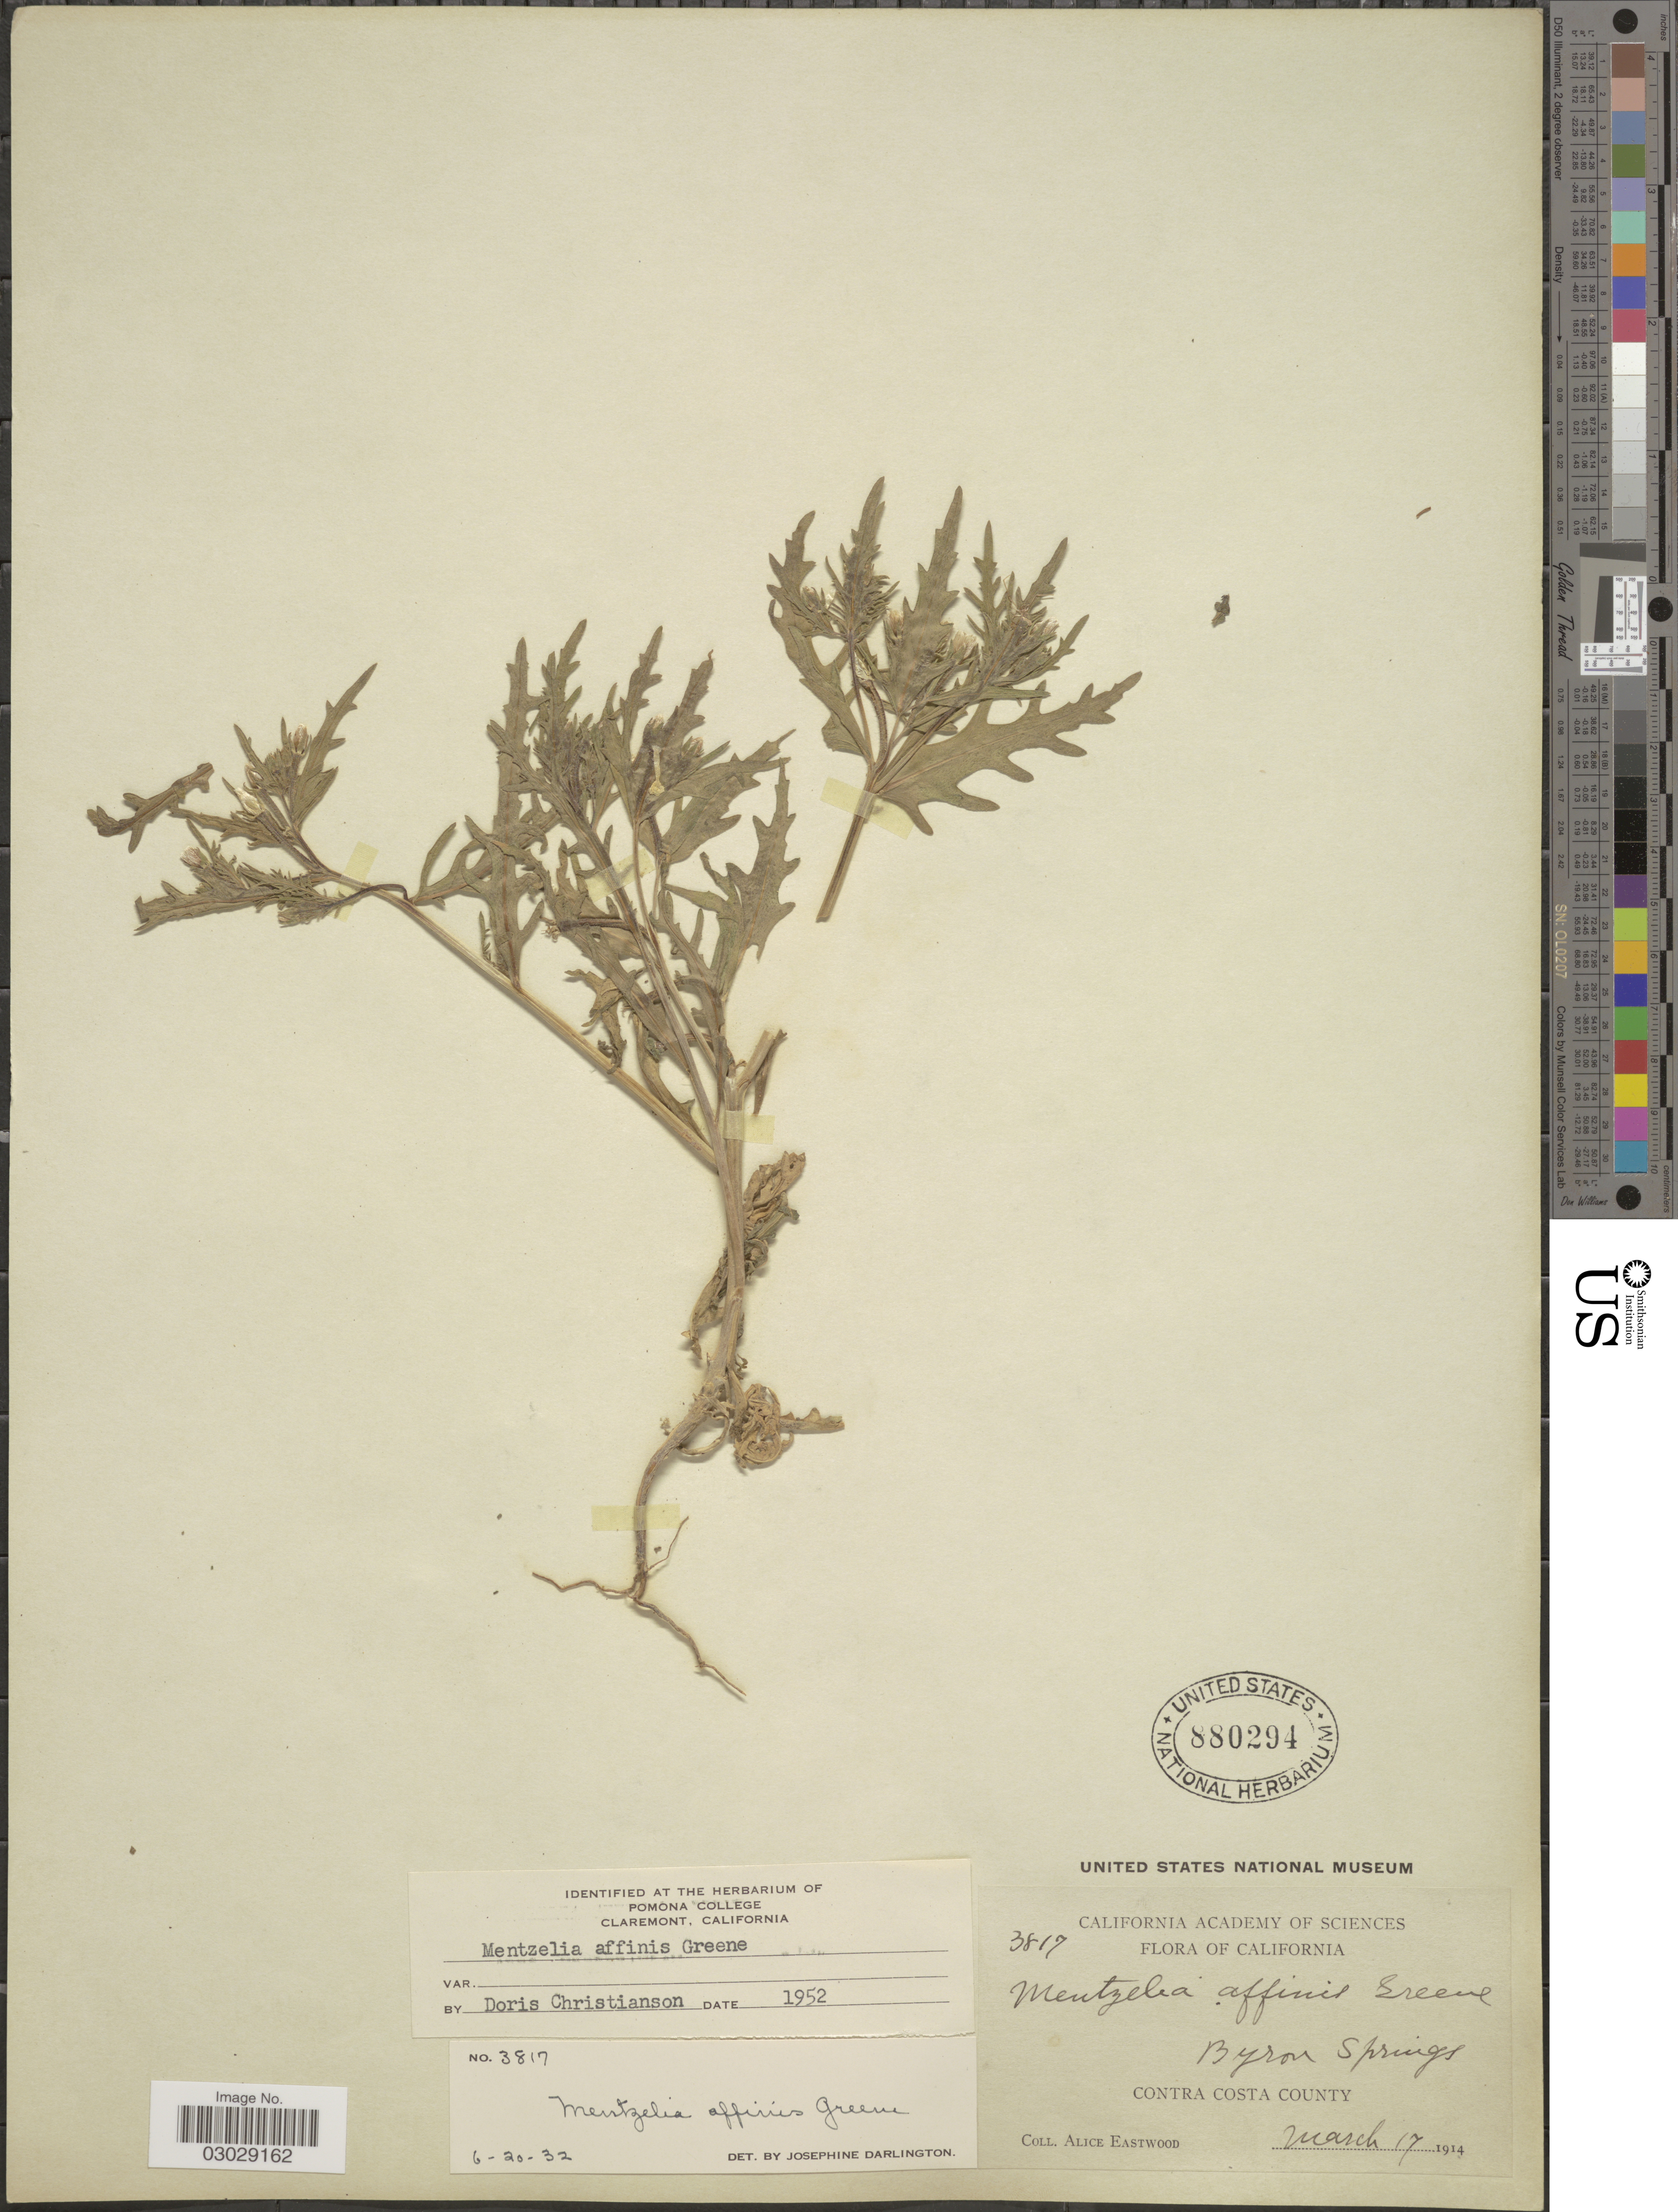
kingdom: Plantae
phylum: Tracheophyta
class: Magnoliopsida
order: Cornales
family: Loasaceae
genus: Mentzelia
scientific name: Mentzelia affinis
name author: Greene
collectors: A. Eastwood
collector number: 3817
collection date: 1914-03-17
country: United States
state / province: California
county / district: Contra Costa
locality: Byron Springs, Contra Costa County.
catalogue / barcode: US 880294